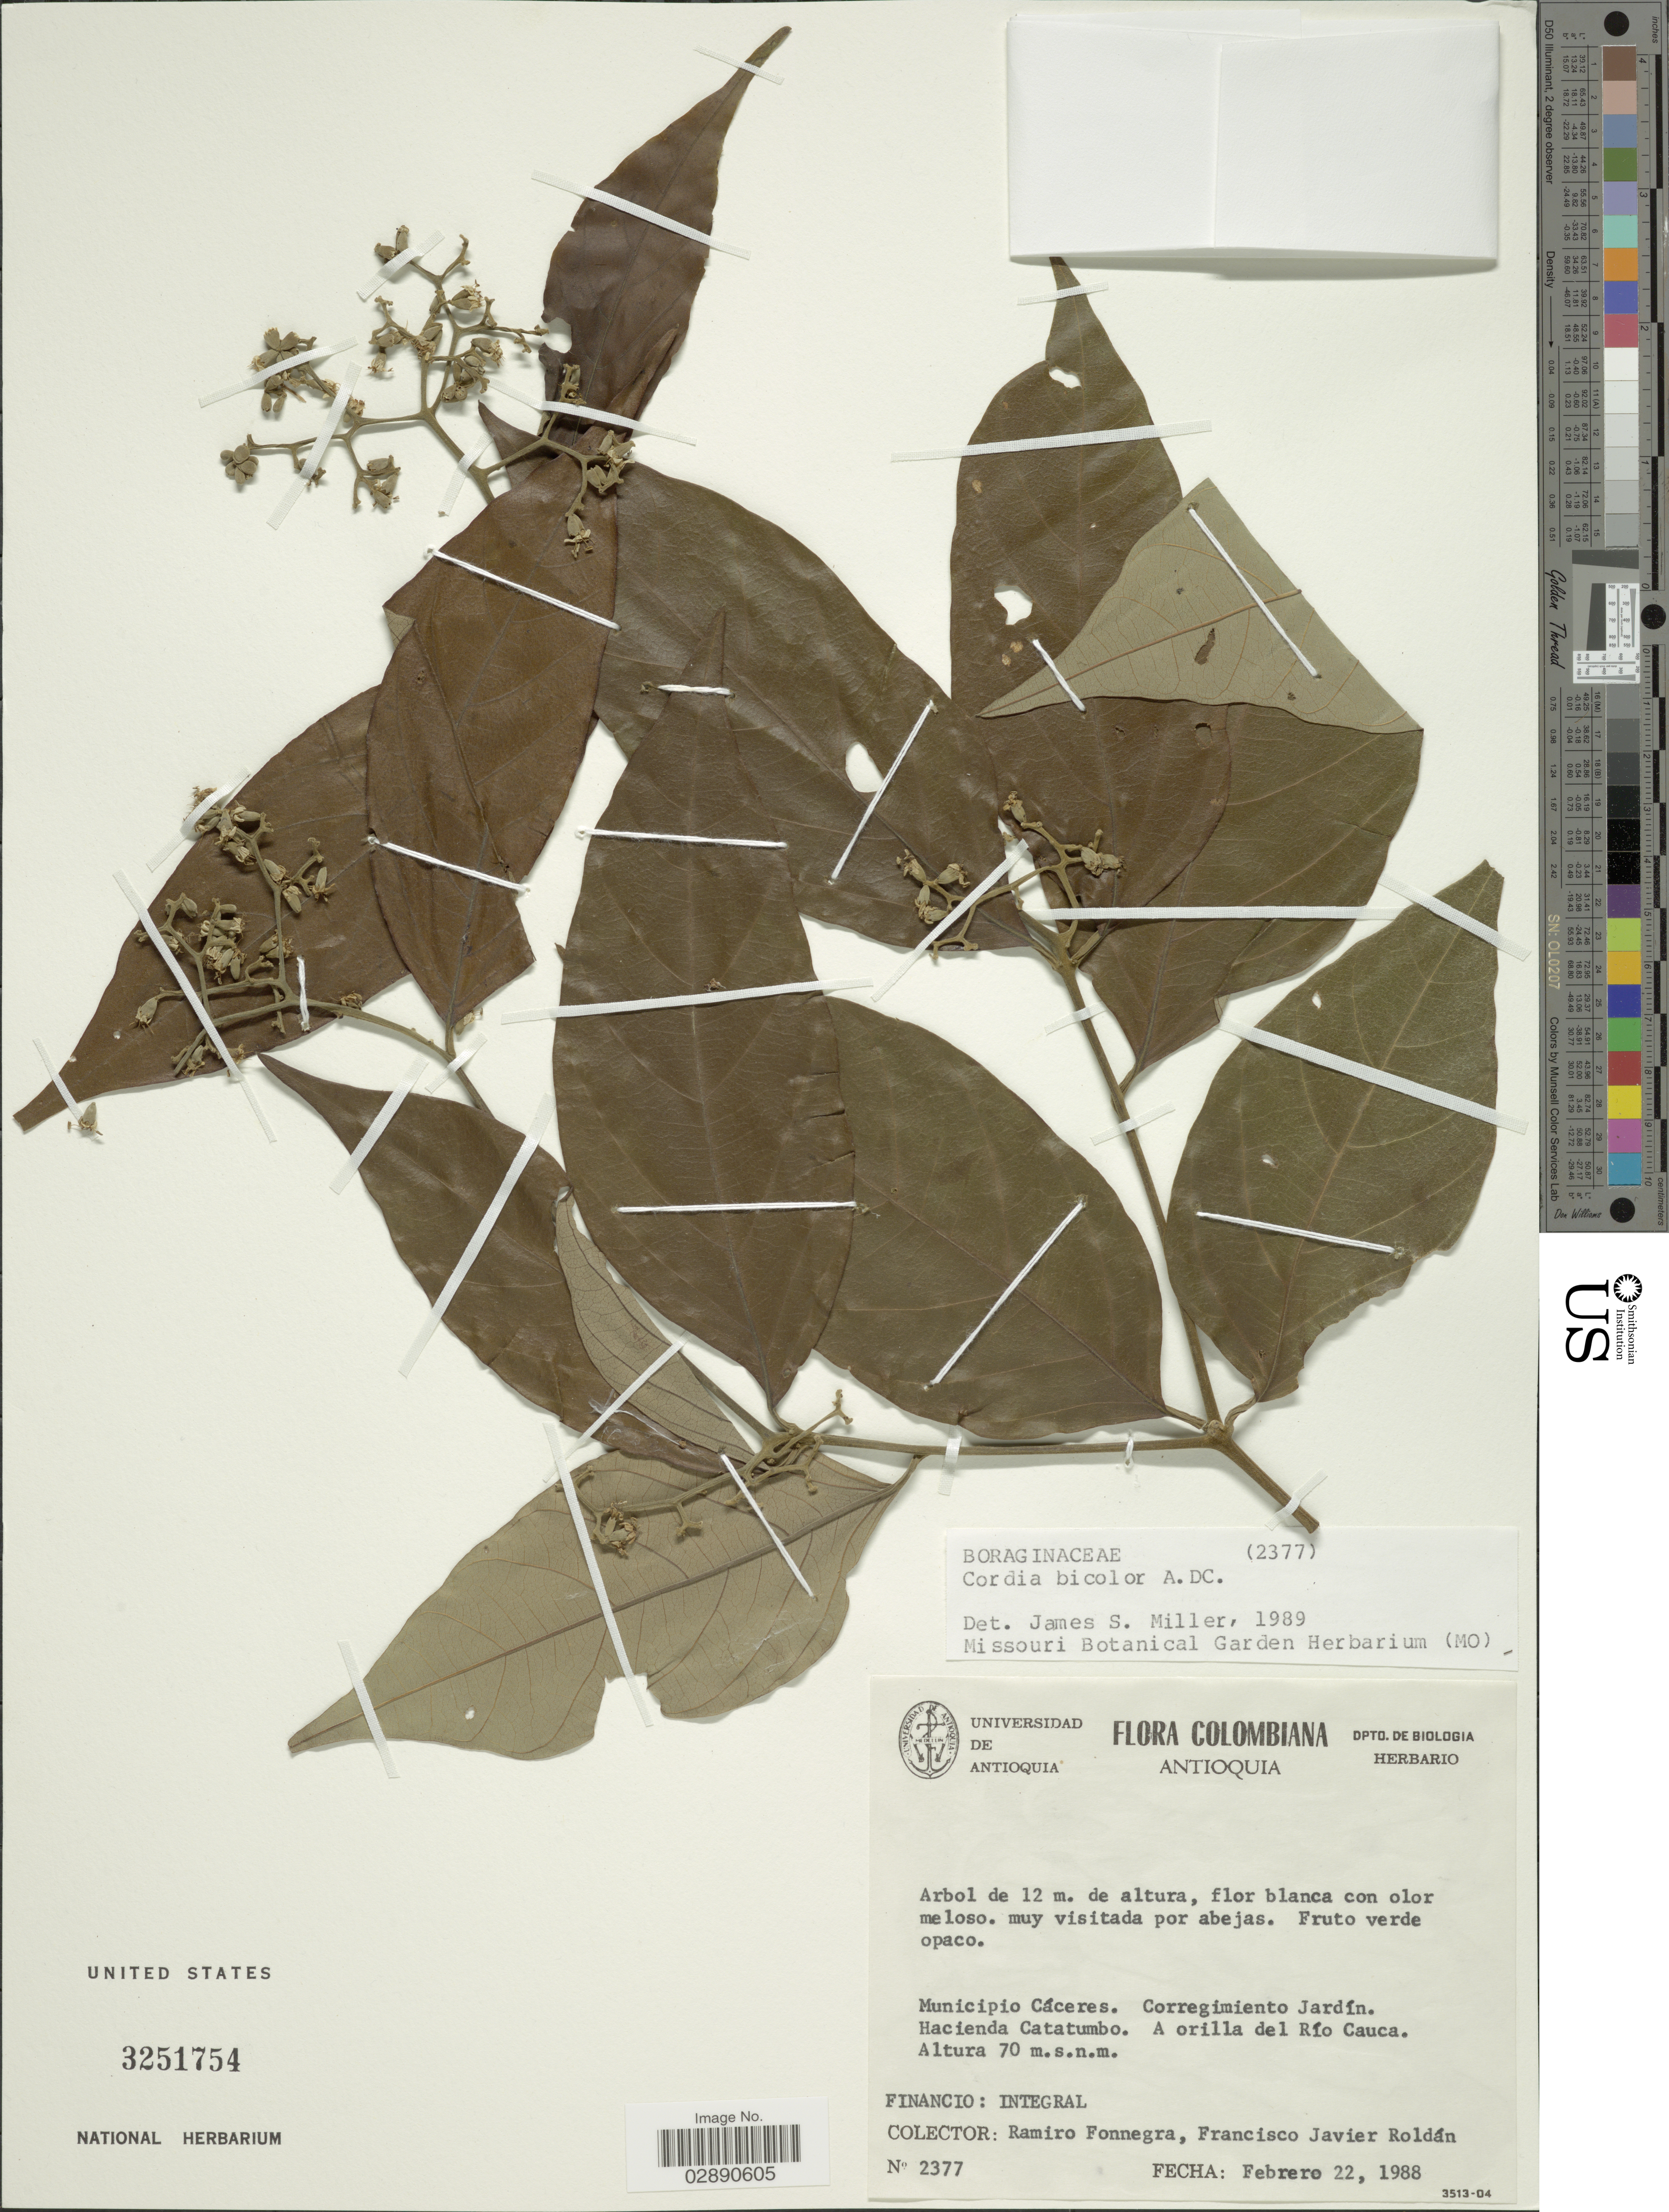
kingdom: Plantae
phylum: Tracheophyta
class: Magnoliopsida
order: Boraginales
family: Cordiaceae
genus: Cordia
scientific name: Cordia bicolor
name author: A. DC.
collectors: R. Fonnegra G. & F. J. Roldán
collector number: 2377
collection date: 1988-02-22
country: Colombia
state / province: Antioquia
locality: Municipio Cáceres. Corregimiento Jardín. Hacienda Catatumbo. A orilla del Río Cauca.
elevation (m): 70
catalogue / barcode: US 3251754